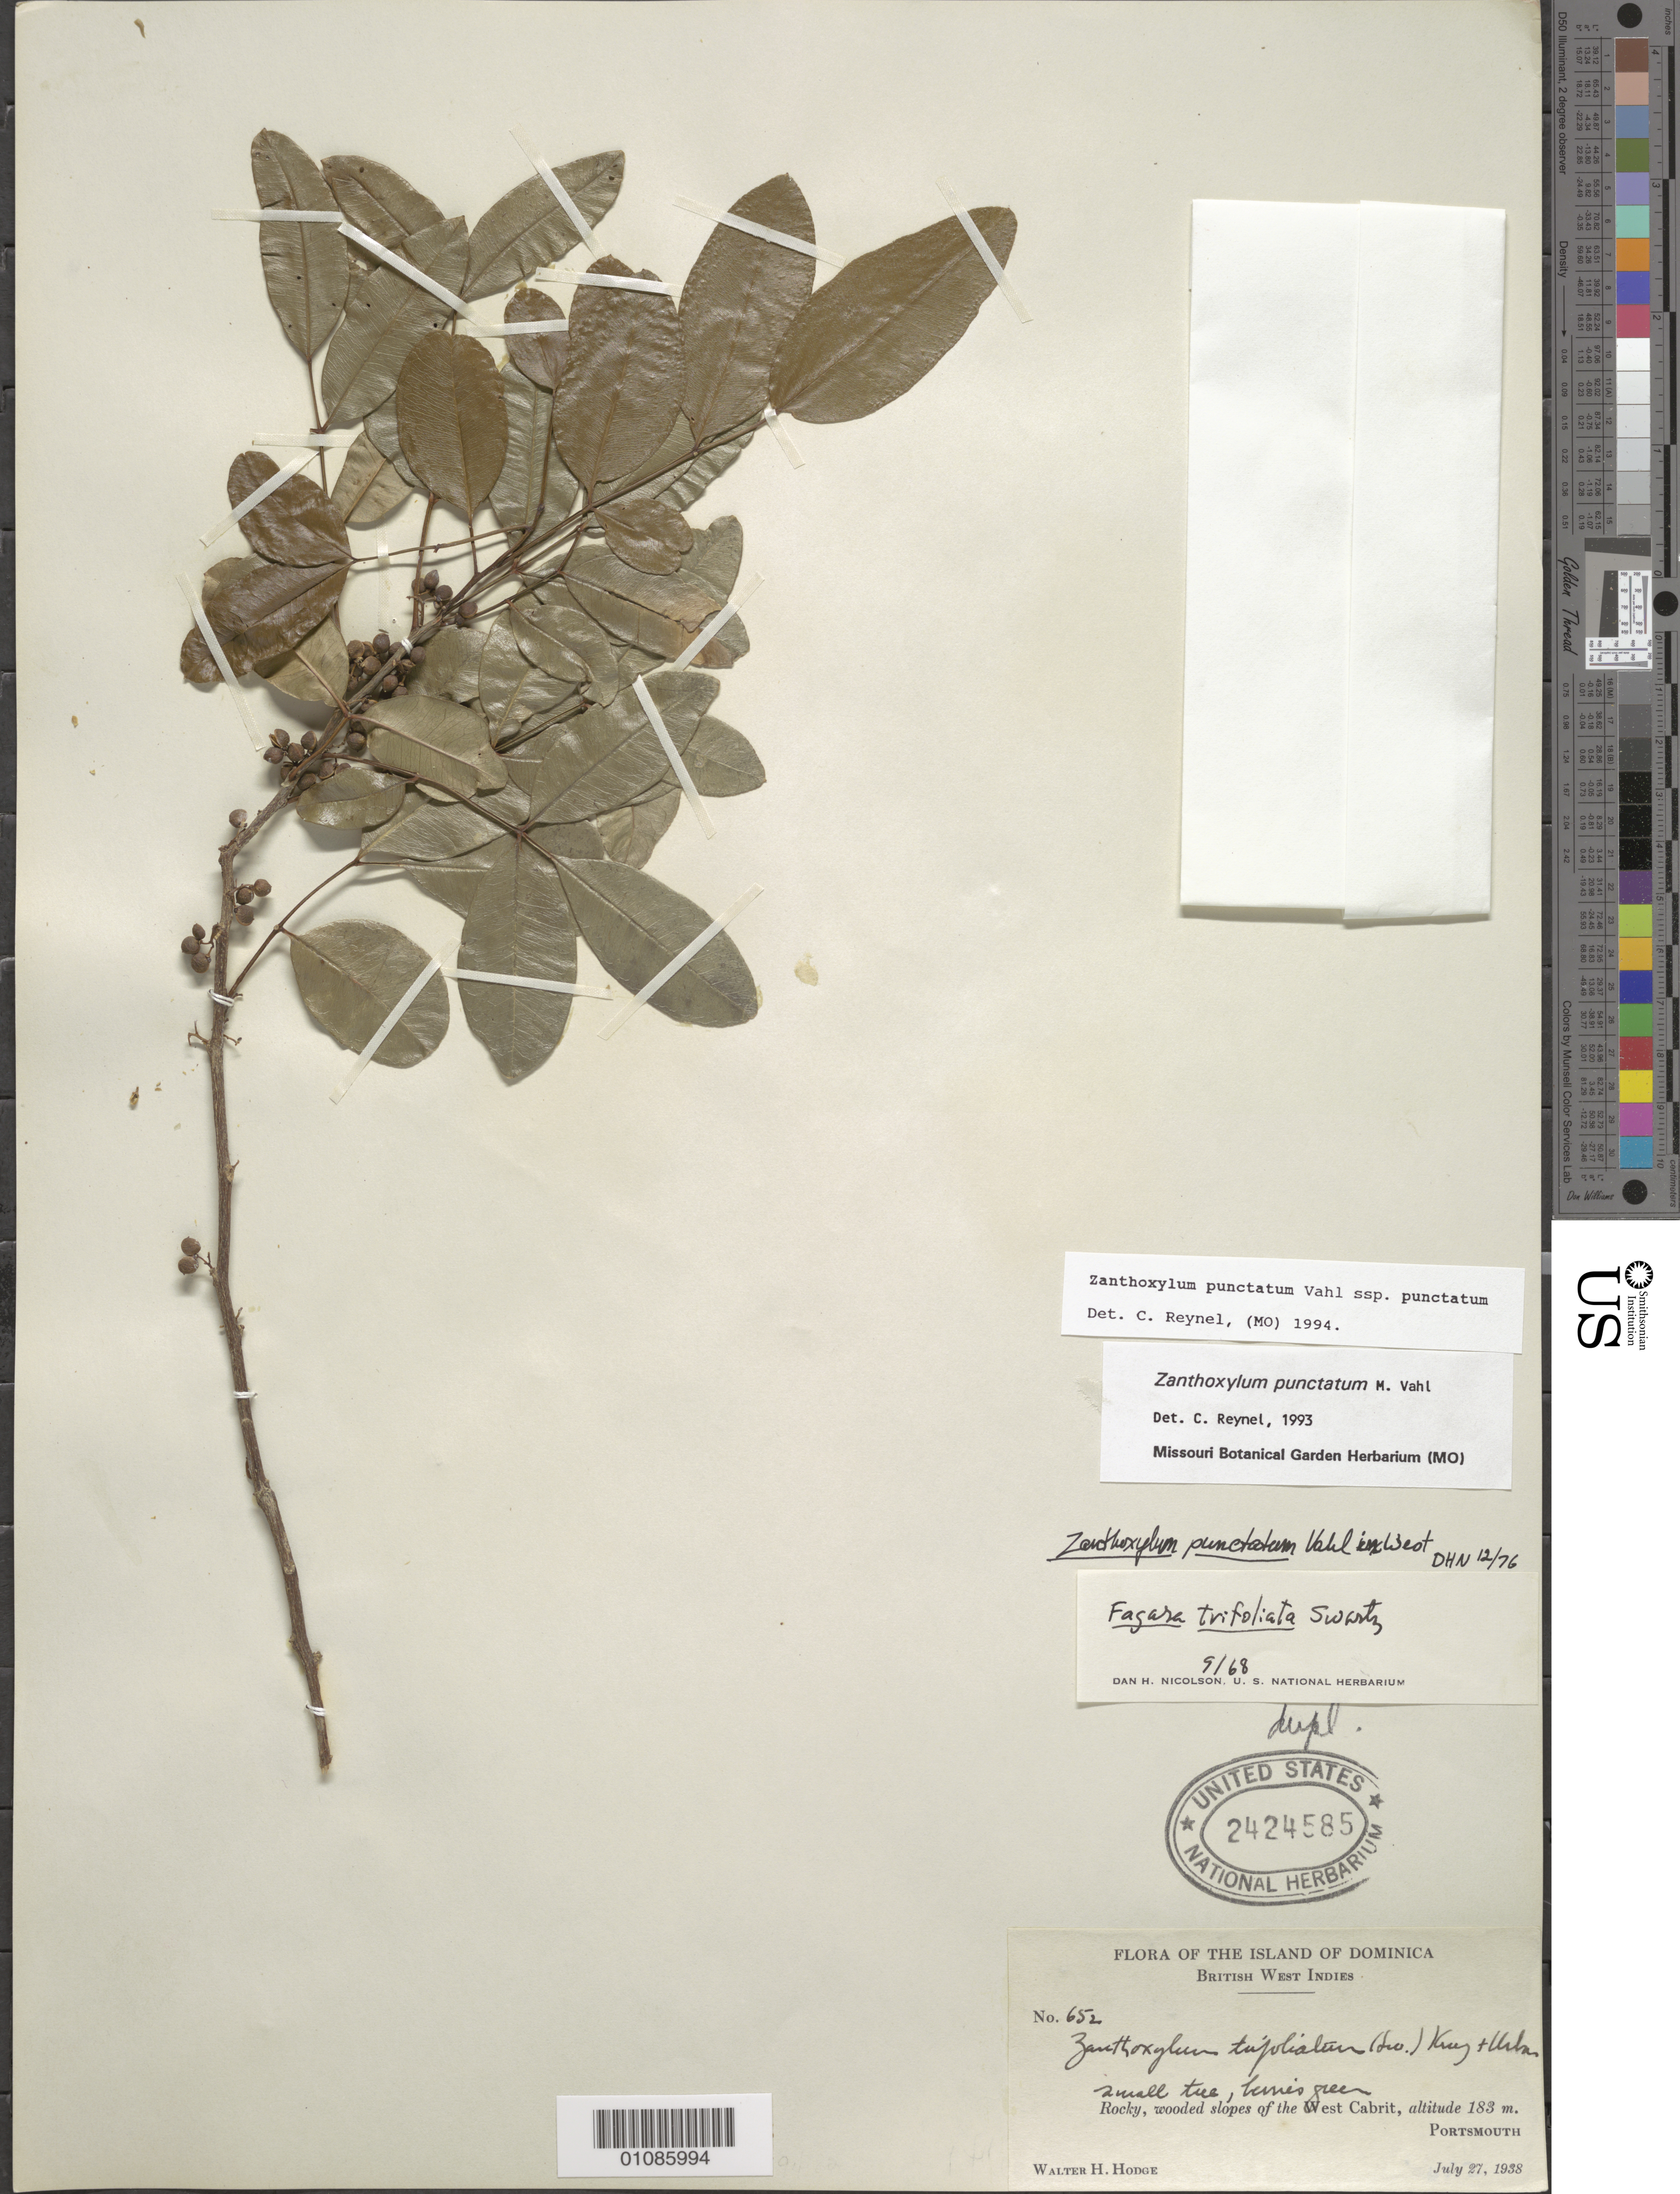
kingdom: Plantae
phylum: Tracheophyta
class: Magnoliopsida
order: Sapindales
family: Rutaceae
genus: Zanthoxylum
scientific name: Zanthoxylum punctatum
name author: Vahl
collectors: W. Hodge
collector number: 652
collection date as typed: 27 Jul 1938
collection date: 1938-07-27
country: Dominica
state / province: St. John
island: Dominica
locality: Rocky, wooded slopes of the W Carbrit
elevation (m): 183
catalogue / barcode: US 2424585